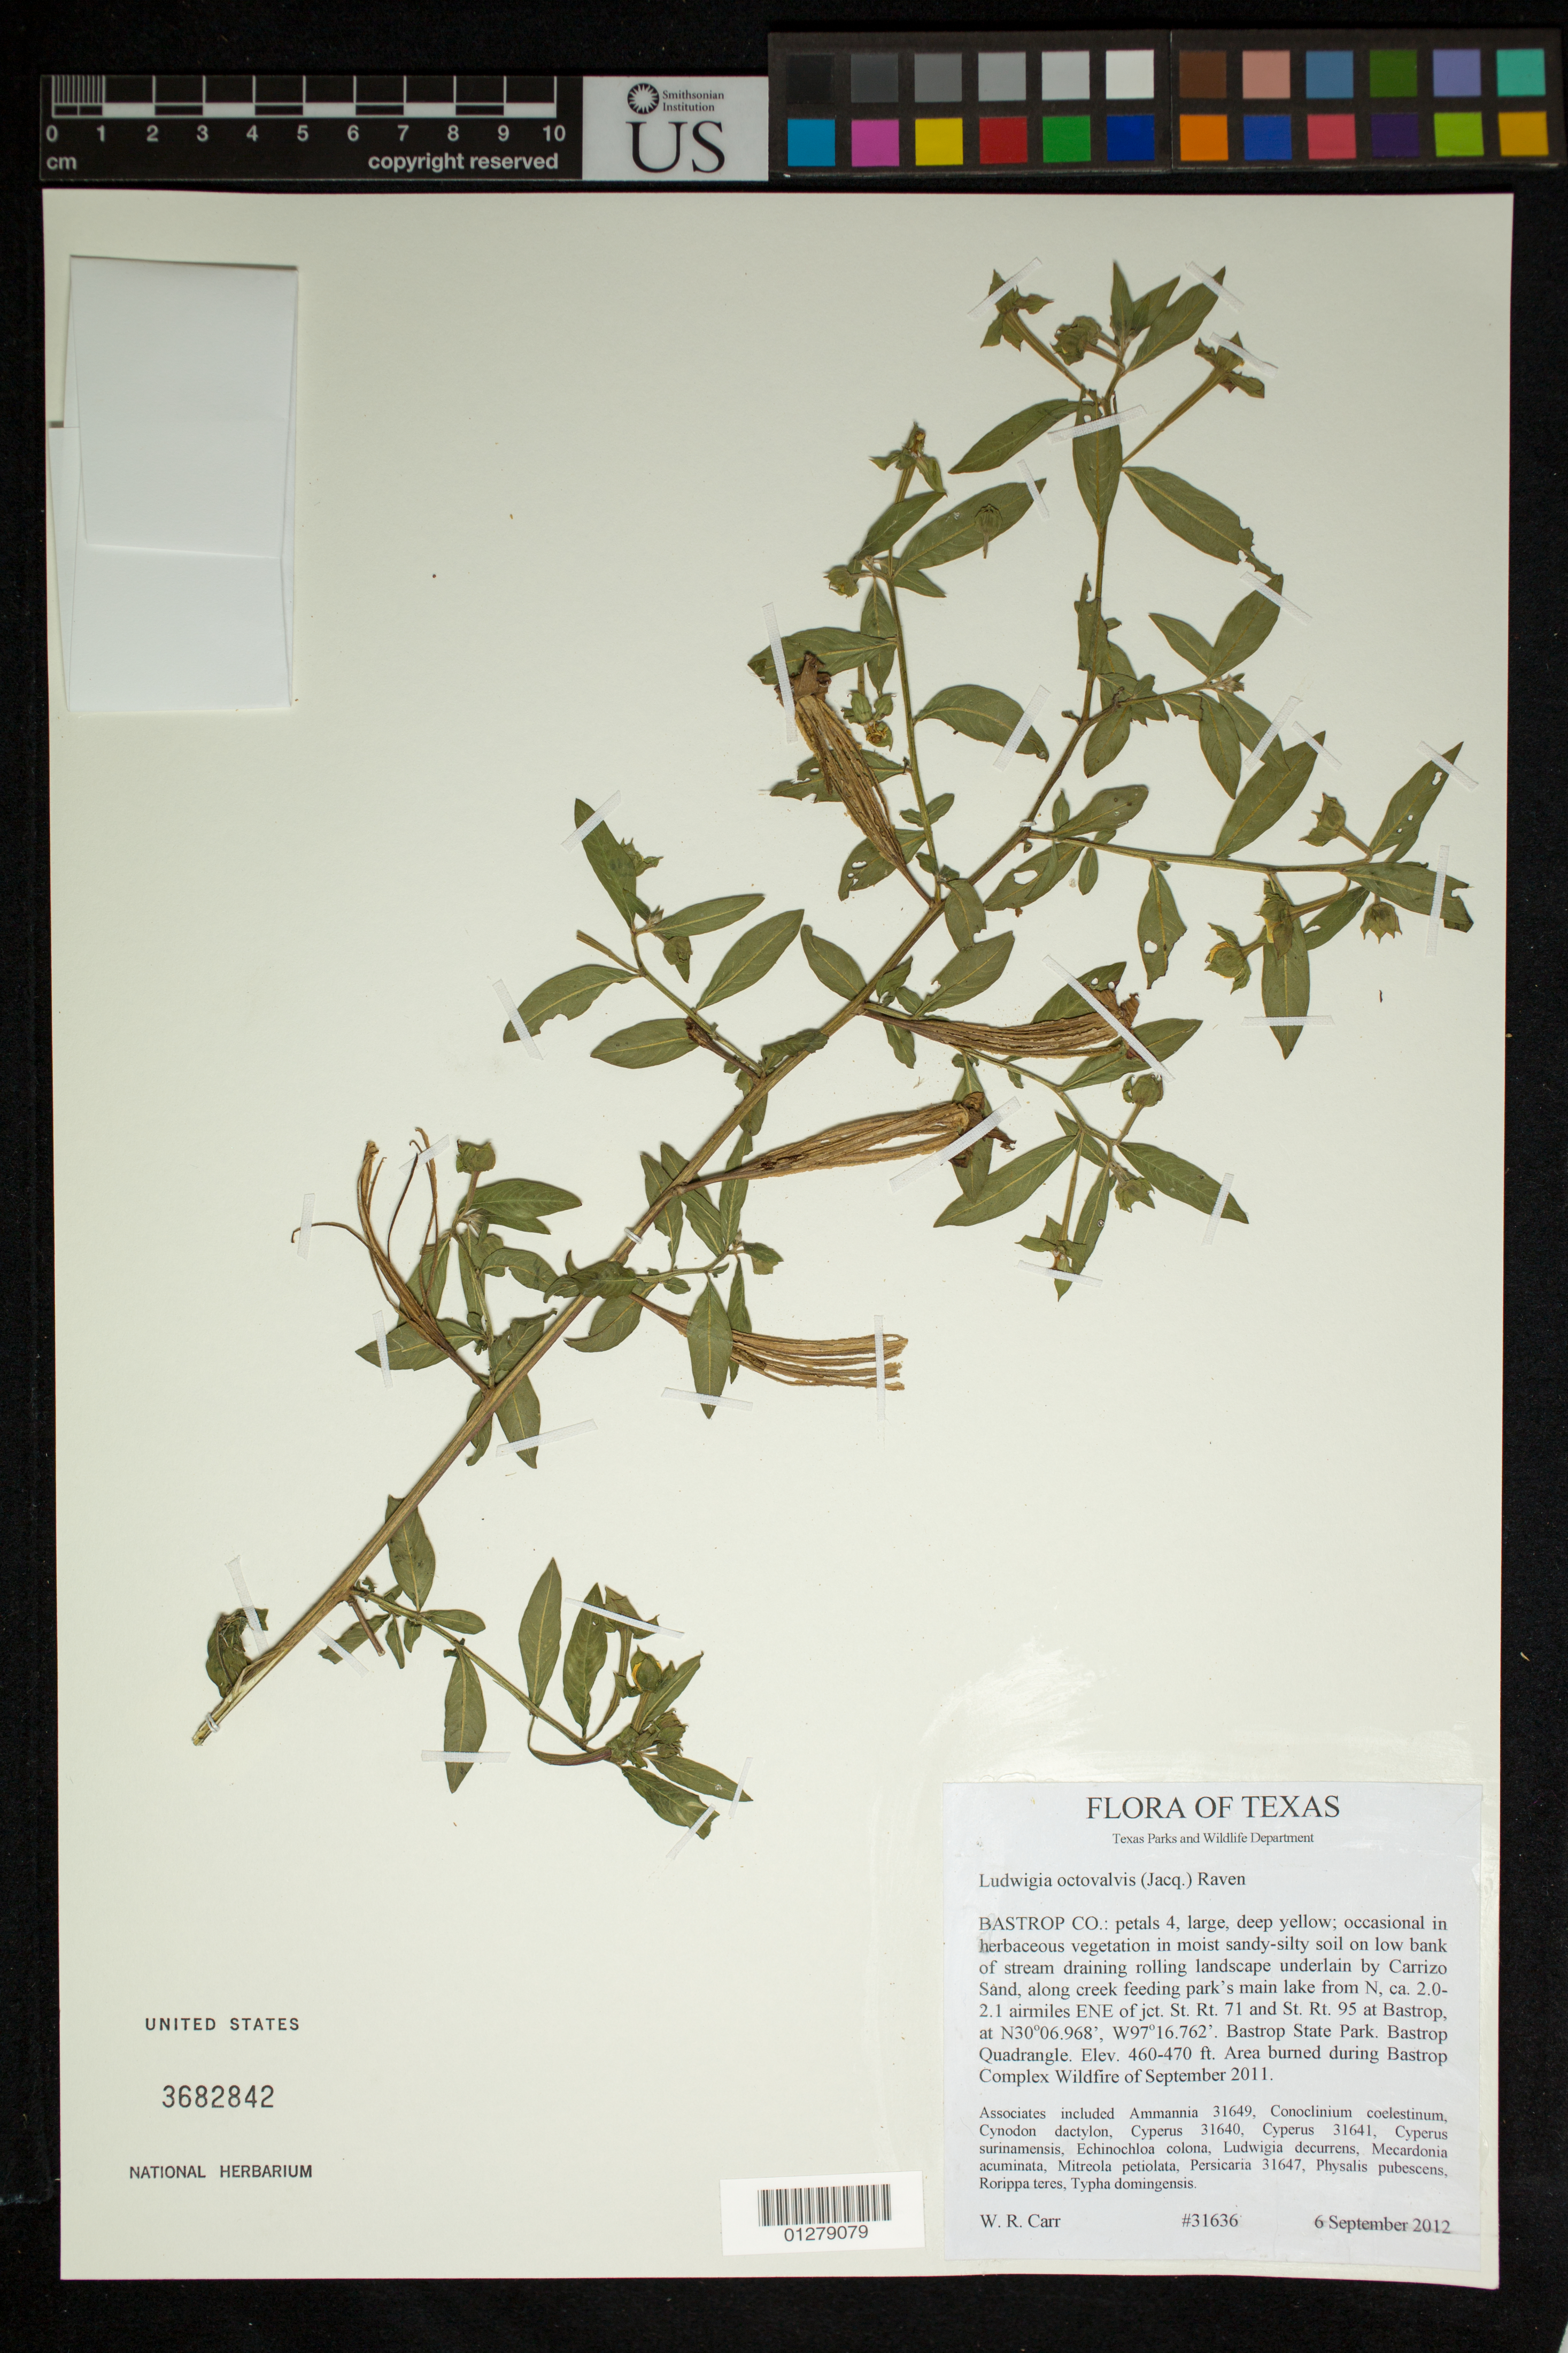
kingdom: Plantae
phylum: Tracheophyta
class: Magnoliopsida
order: Myrtales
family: Onagraceae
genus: Oenothera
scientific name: Oenothera primiveris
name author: A. Gray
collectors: W. Carr & H. Loring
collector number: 30149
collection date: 2012-03-26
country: United States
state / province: Texas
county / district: Presidio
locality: Ca. 1.1-1.2 airmiles NW of Presidio County Courthouse in Marfa, SE part of Mimms Ranch, in dry basin of flood control reservoir.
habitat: grazed shortgrass grassland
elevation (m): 1442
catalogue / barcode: US 3682833